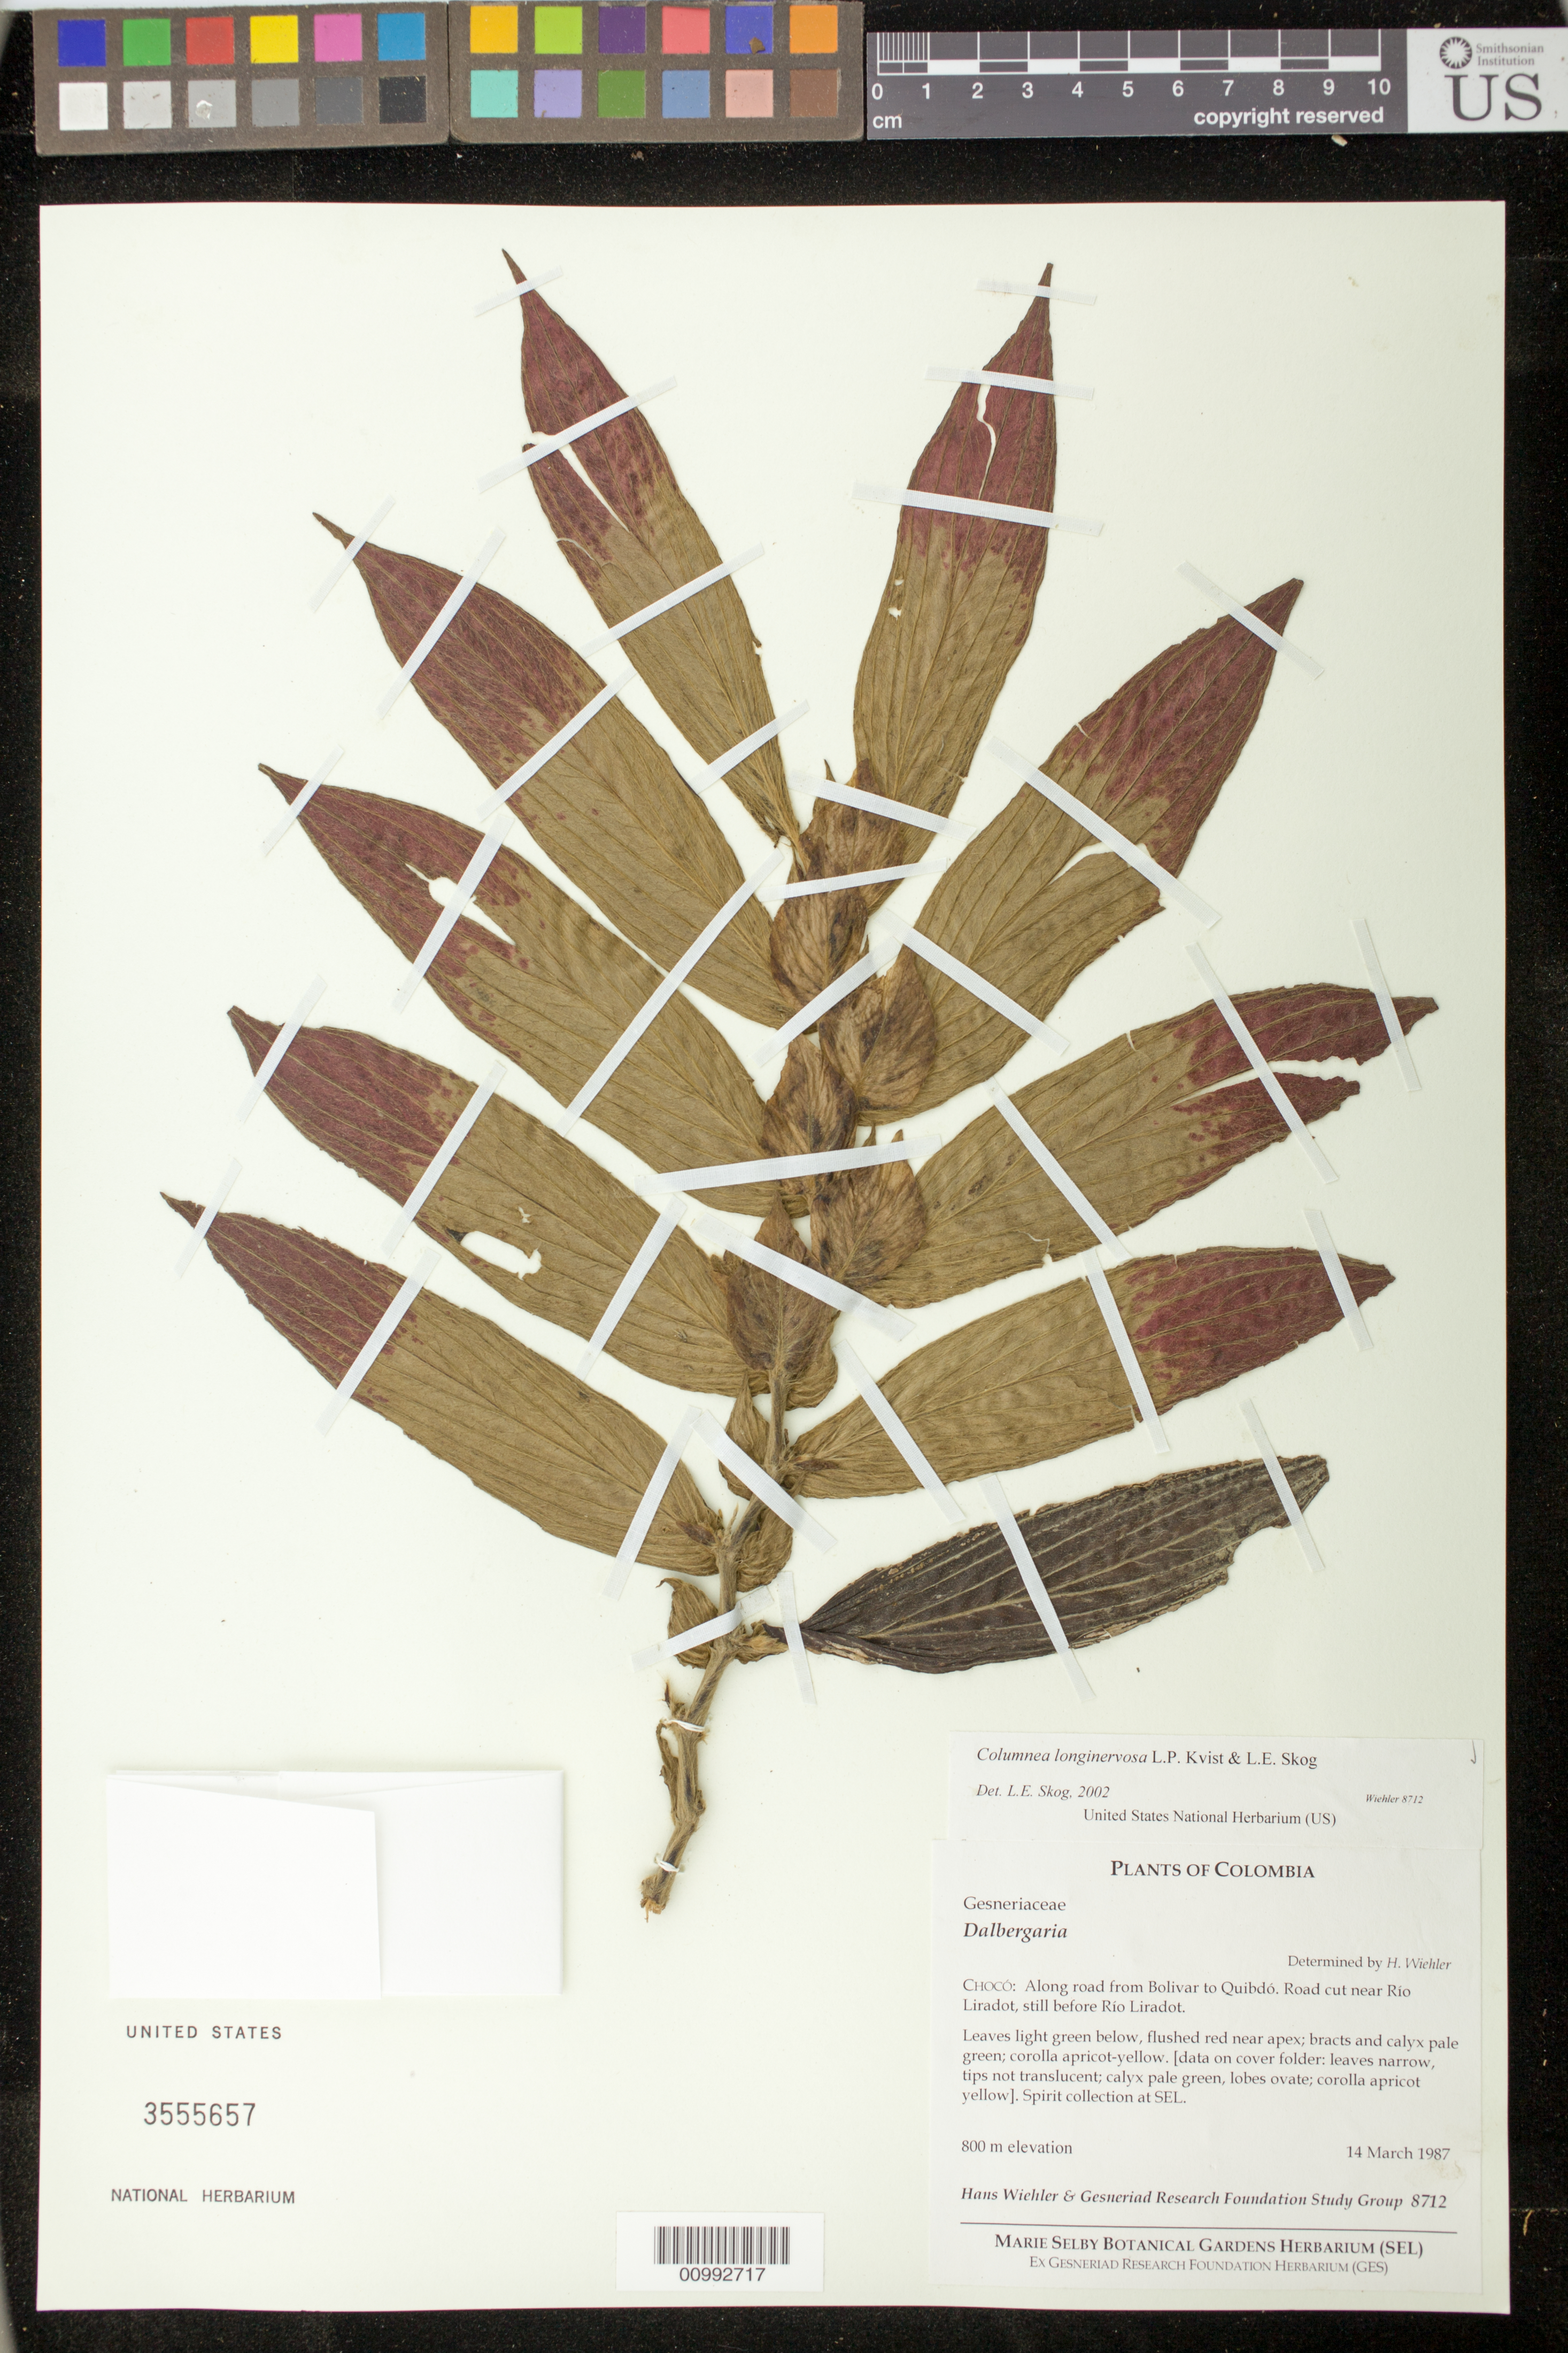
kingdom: Plantae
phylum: Tracheophyta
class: Magnoliopsida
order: Lamiales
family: Gesneriaceae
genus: Columnea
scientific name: Columnea longinervosa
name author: L.P. Kvist & L.E. Skog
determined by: Skog, Laurence E.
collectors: H. J. Wiehler & GRF Study Group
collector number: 8712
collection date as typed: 14 Mar 1987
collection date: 1987-03-14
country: Colombia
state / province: Chocó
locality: Chocó: along road from Bolivar to Quibdó; road cut near Rio Liradot, still before Rio Liradot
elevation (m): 800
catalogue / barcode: US 3555657